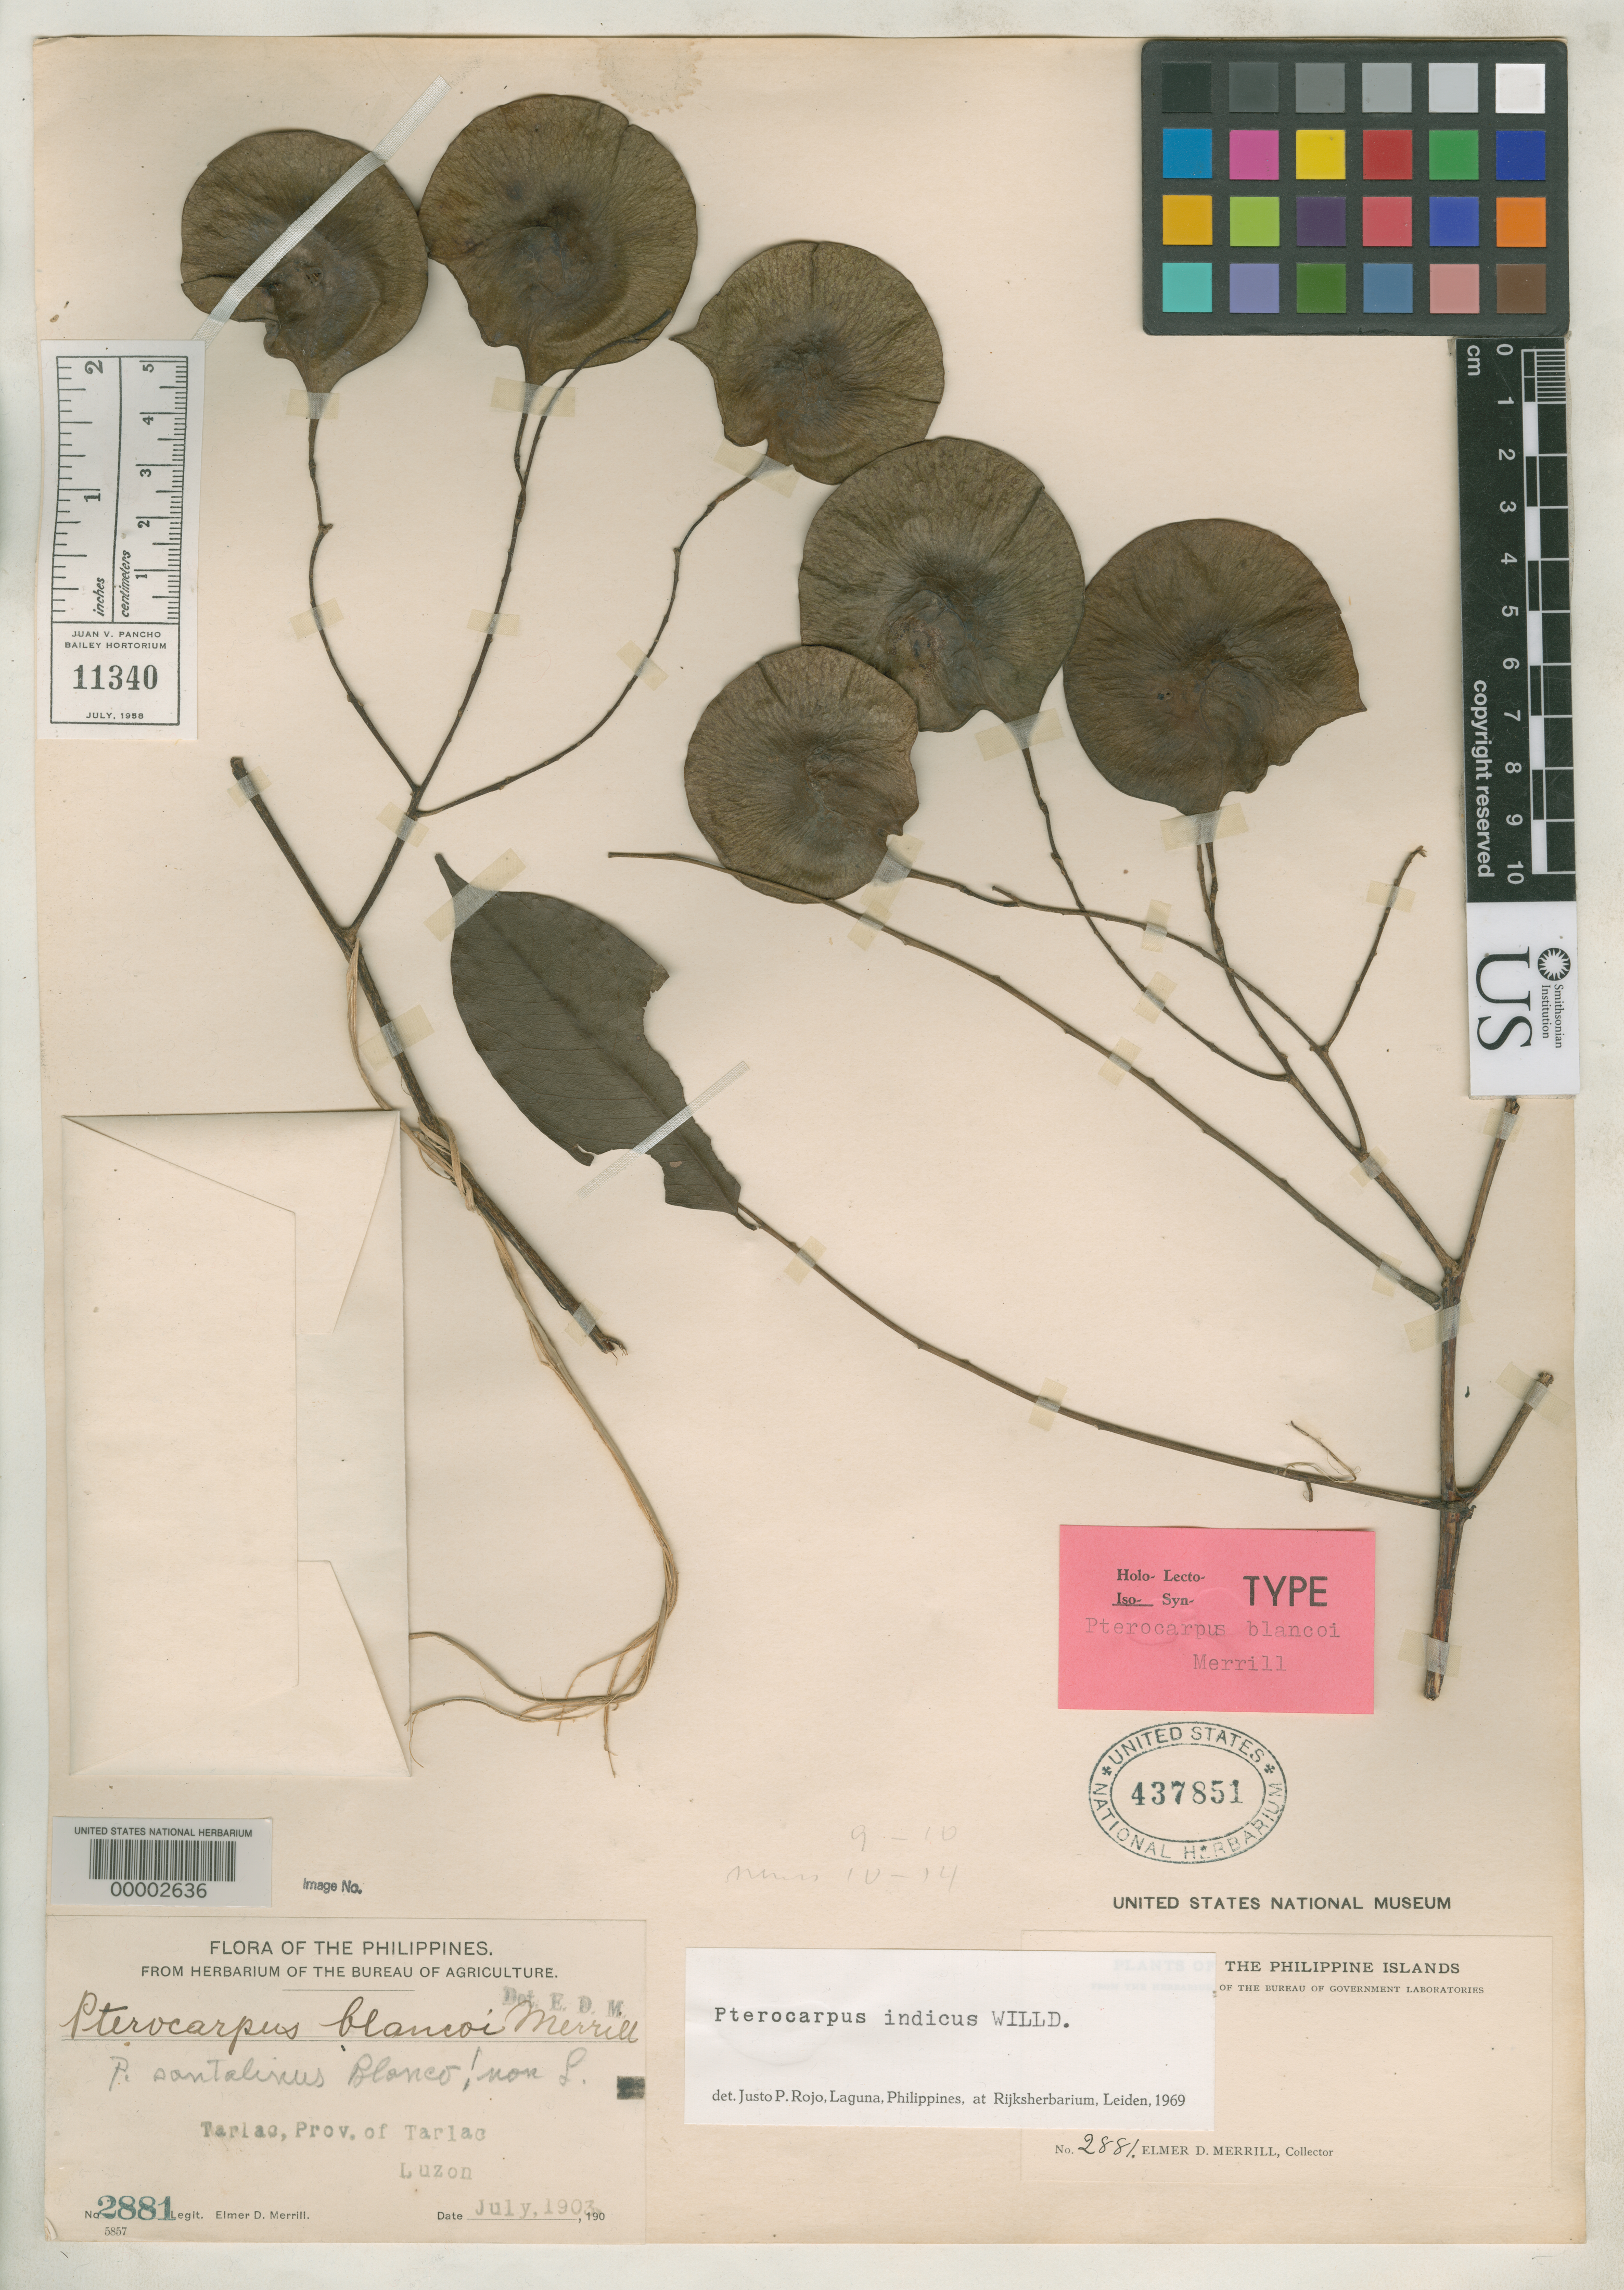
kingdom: Plantae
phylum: Tracheophyta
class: Magnoliopsida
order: Fabales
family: Fabaceae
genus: Pterocarpus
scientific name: Pterocarpus blancoi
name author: Merr.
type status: Isotype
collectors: E. D. Merrill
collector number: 2881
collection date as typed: Jul 1903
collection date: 1903-07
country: Philippines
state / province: Central Luzon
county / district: Tarlac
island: Luzon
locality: Tarlac.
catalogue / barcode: US 437851